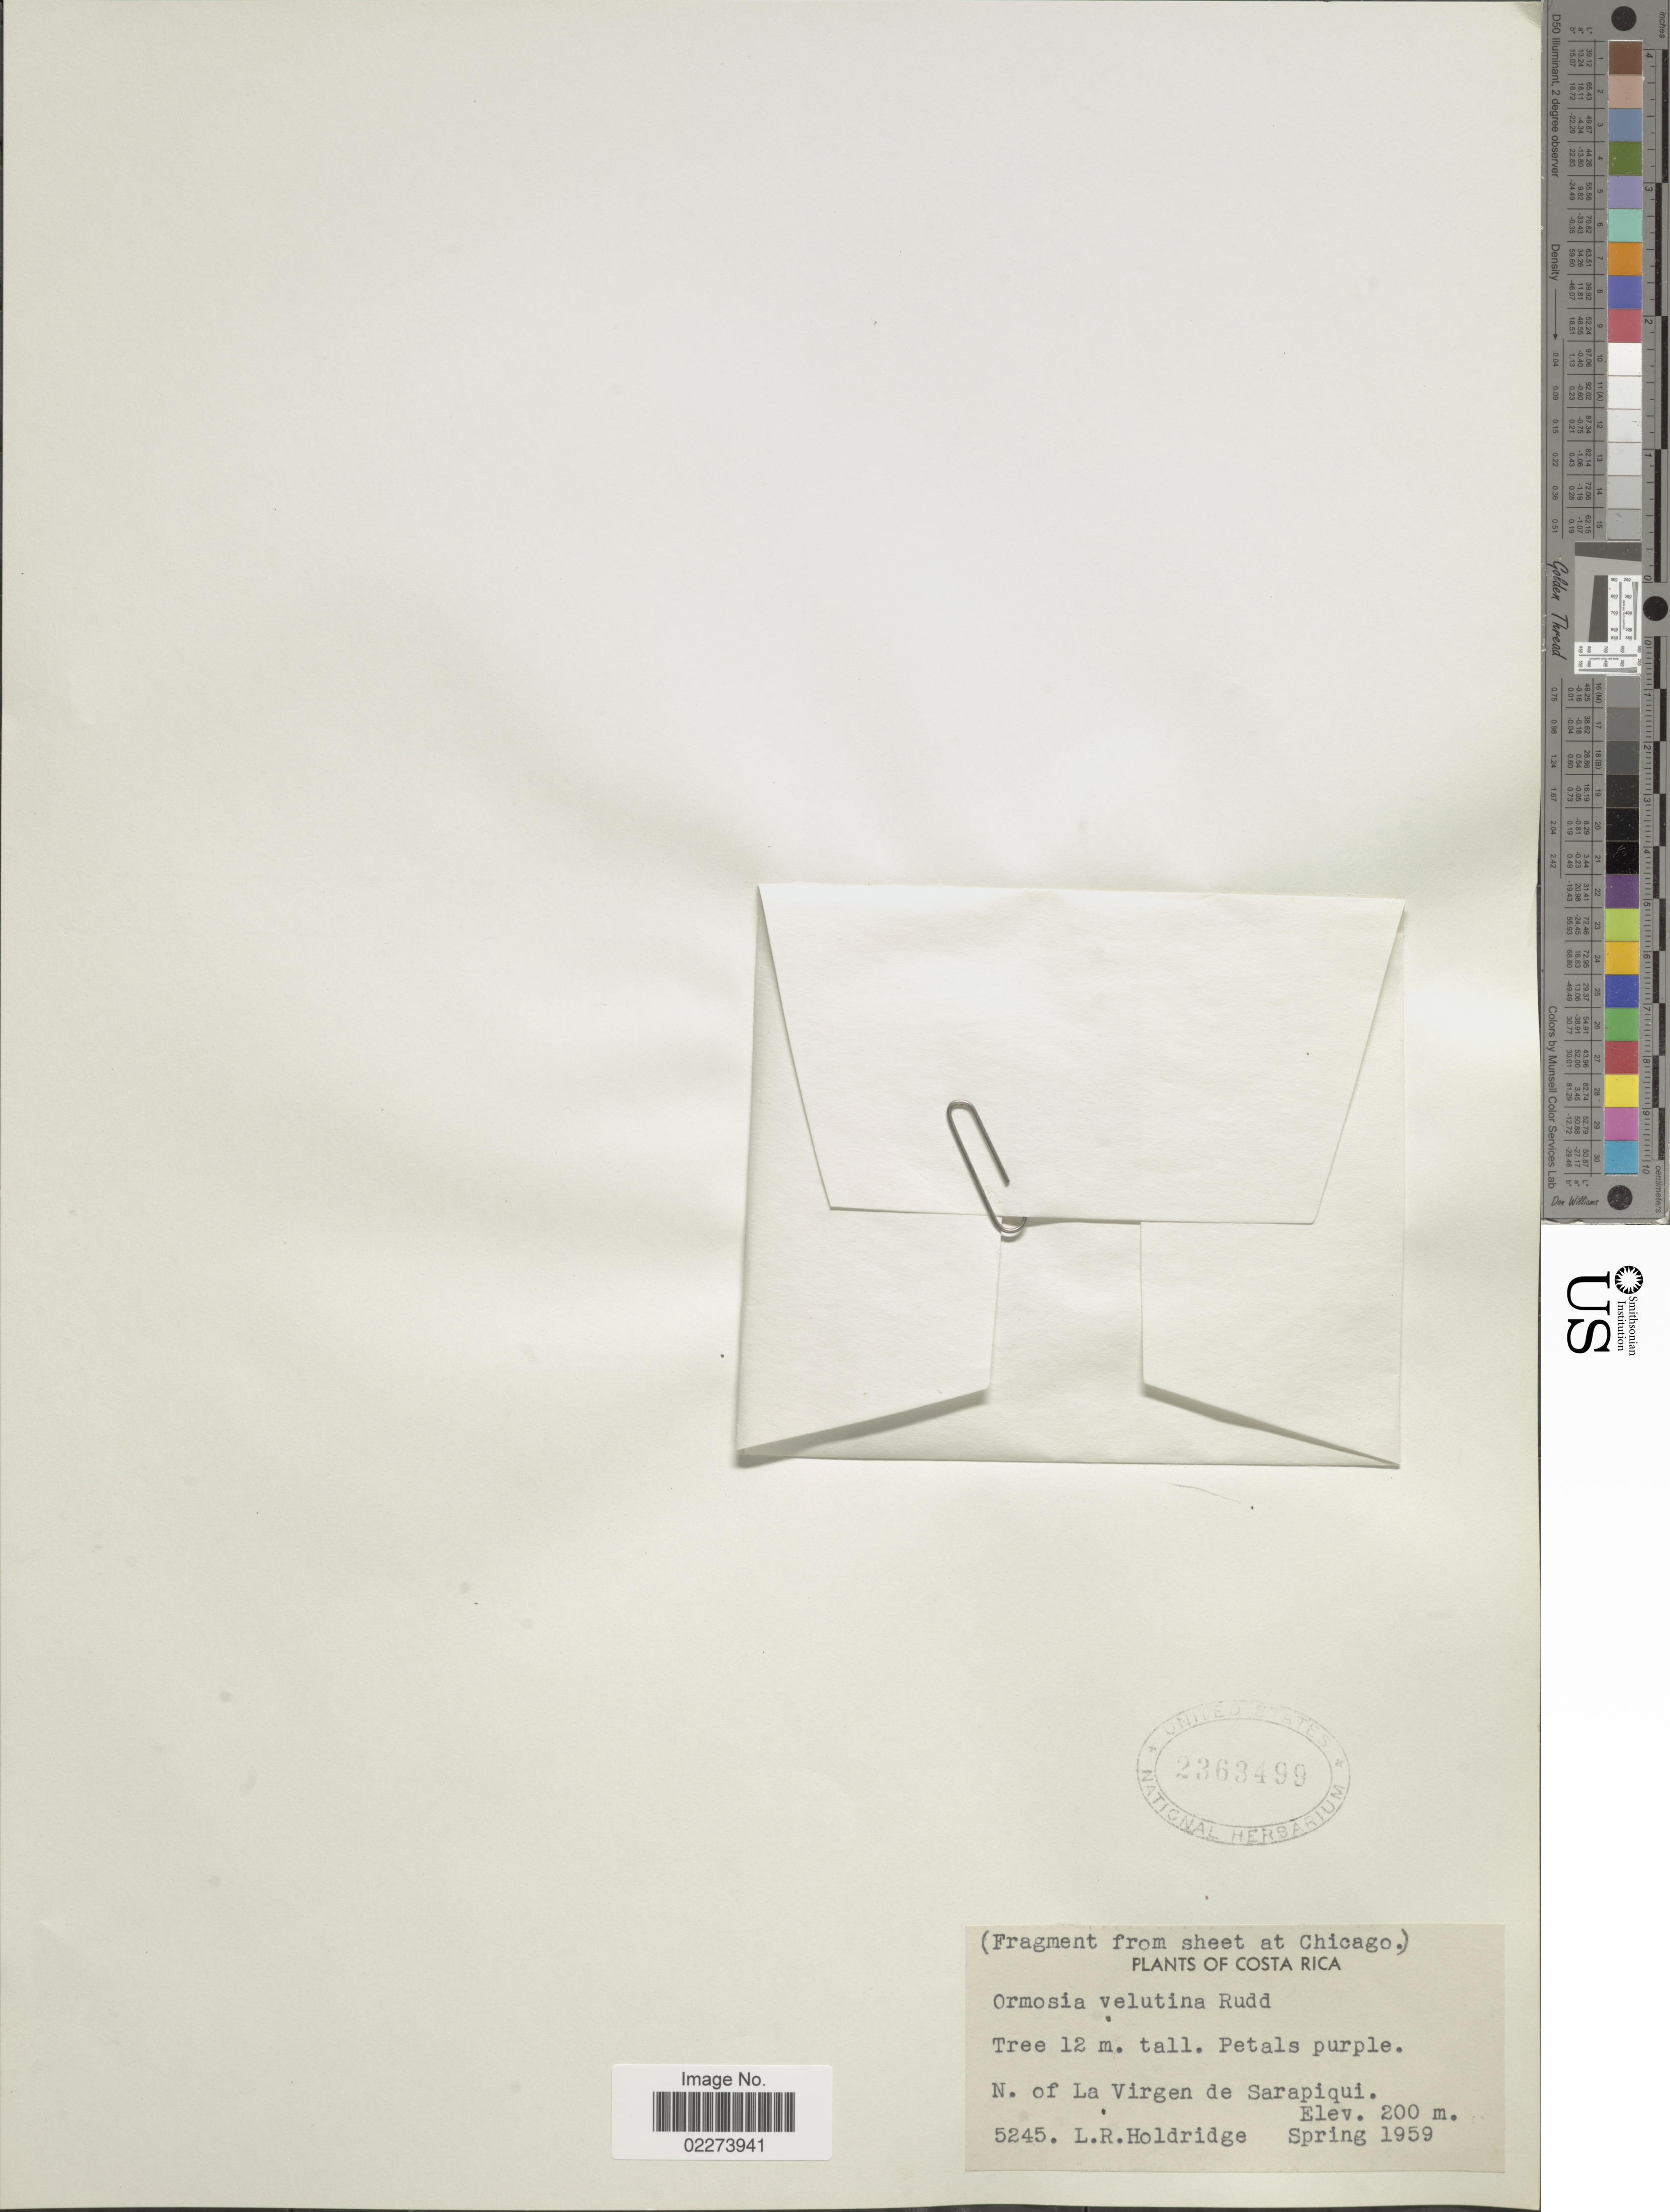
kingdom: Plantae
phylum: Tracheophyta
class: Magnoliopsida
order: Fabales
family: Fabaceae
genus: Ormosia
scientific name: Ormosia velutina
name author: Rudd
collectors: L. Holdridge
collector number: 5245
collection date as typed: Spring 1959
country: Costa Rica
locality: N. of La Virgen de Sarapiqui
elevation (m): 200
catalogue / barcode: US 2363499